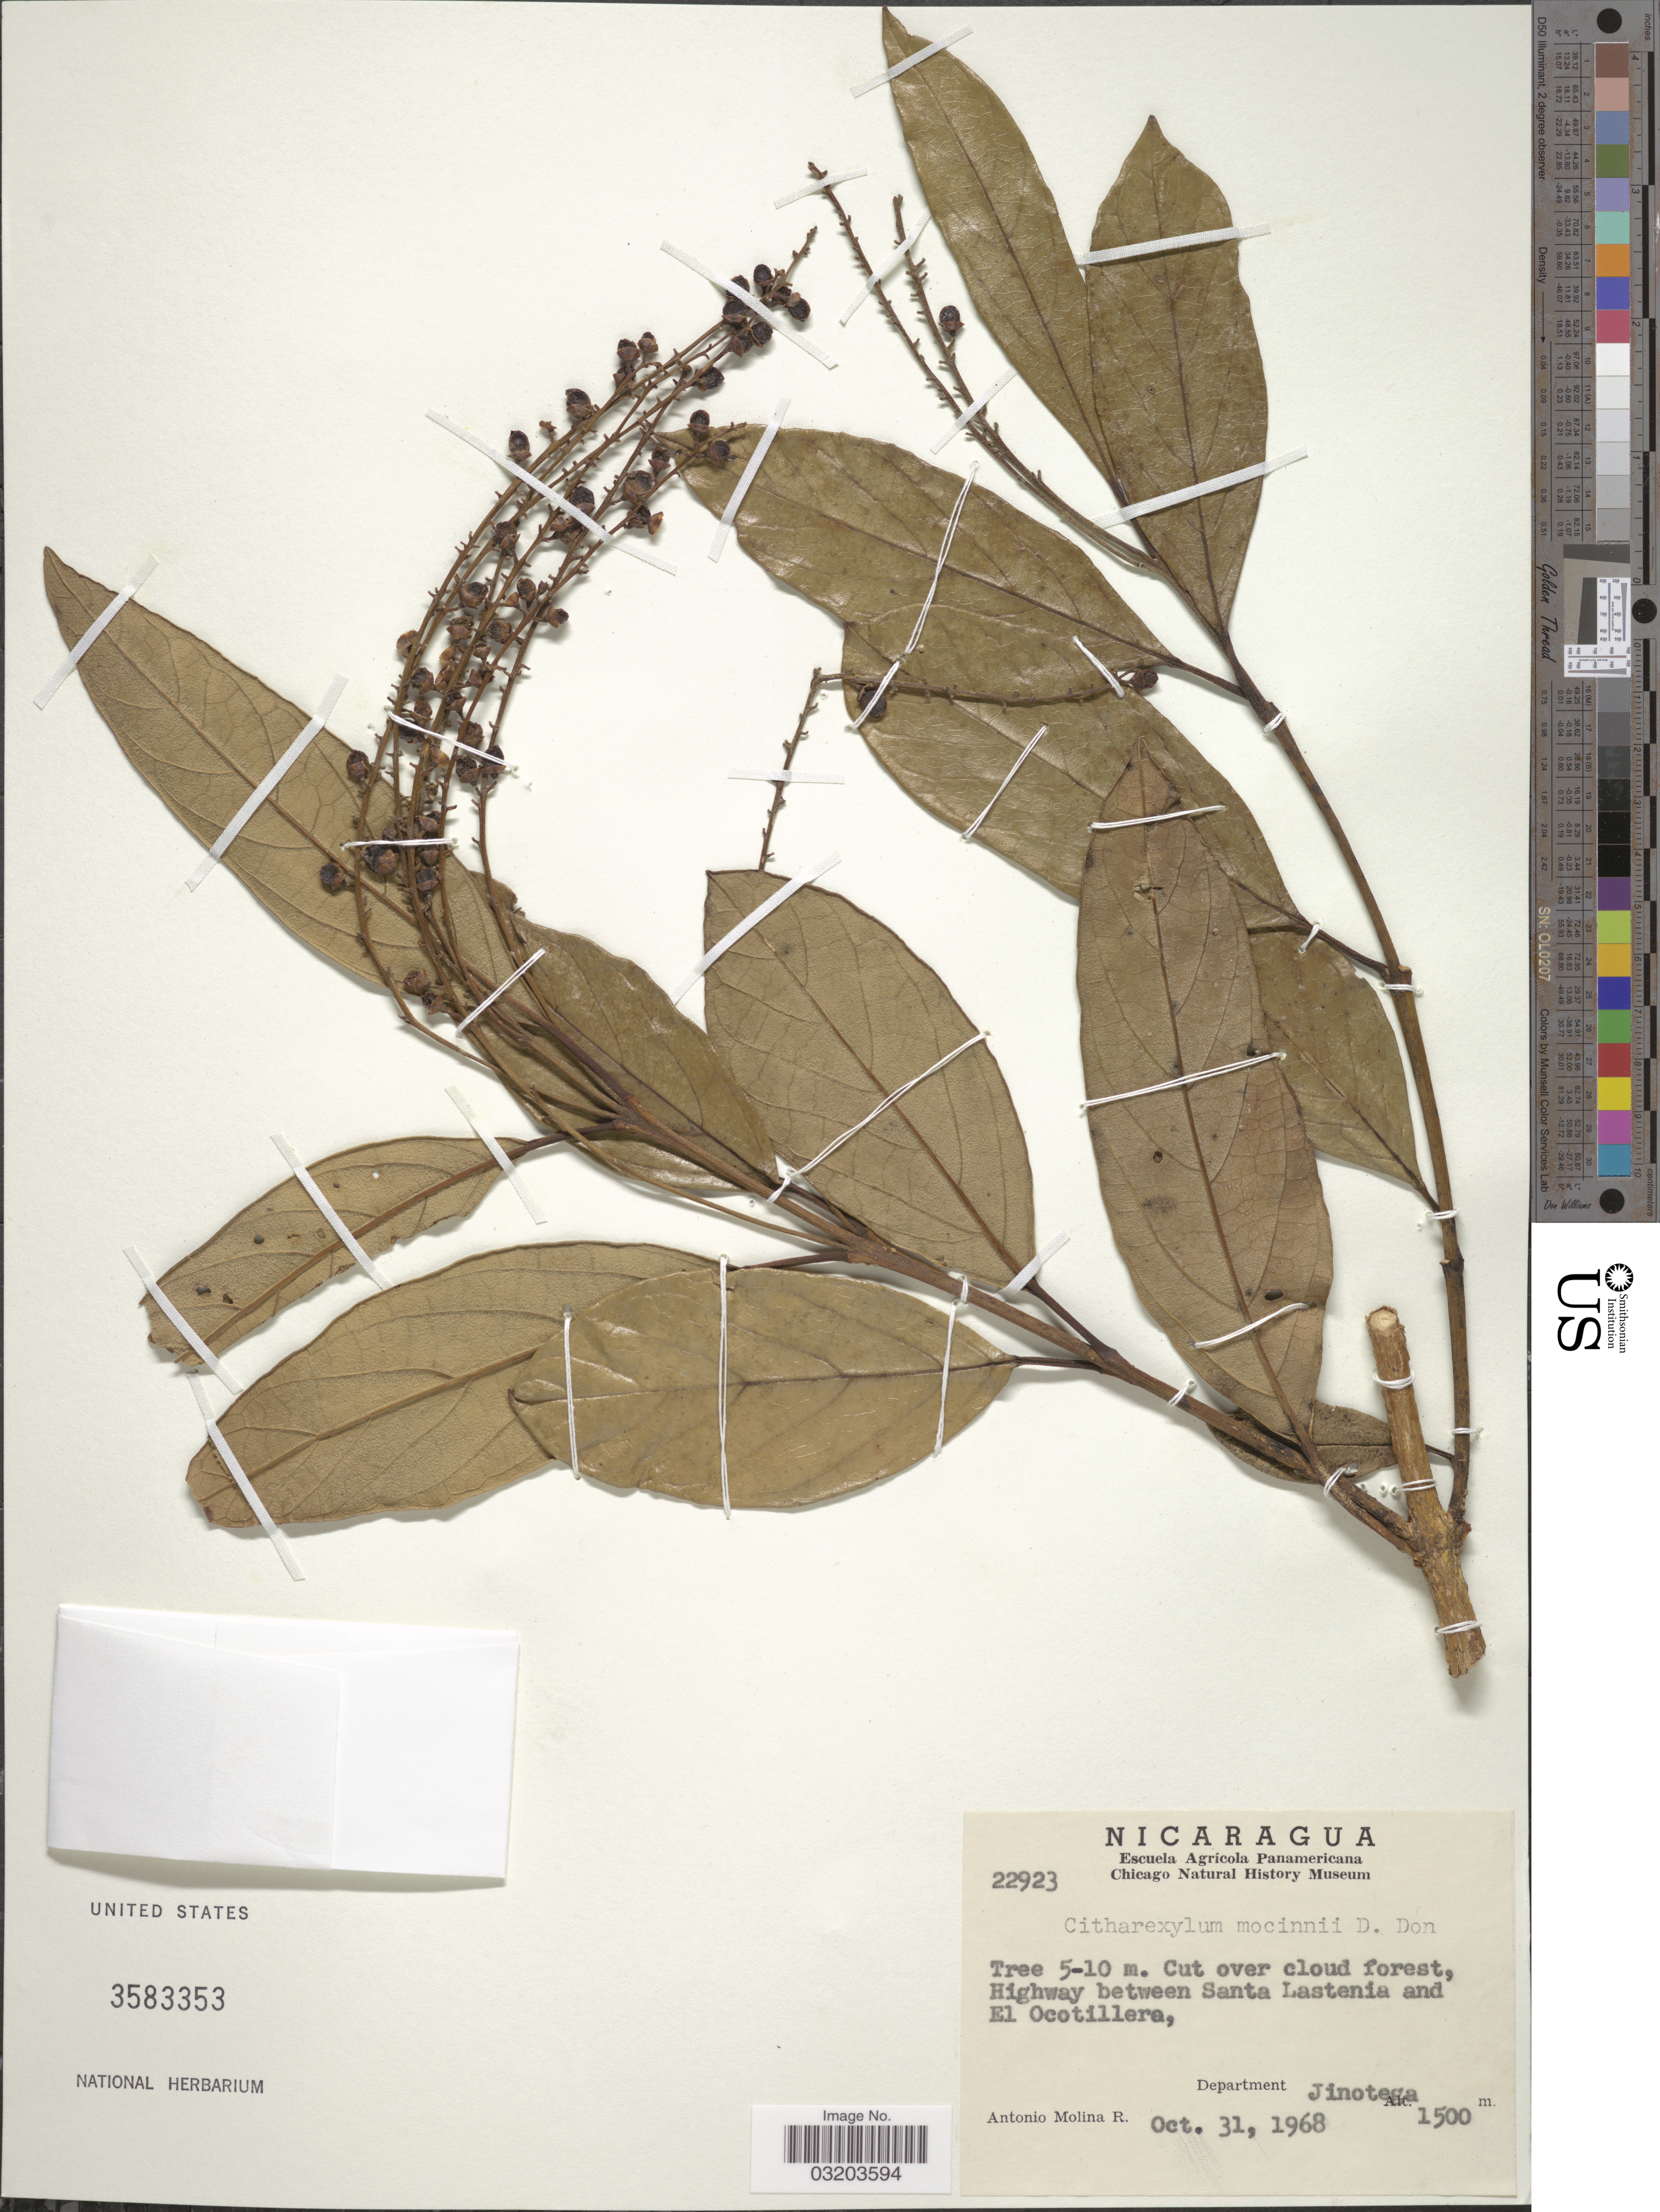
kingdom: Plantae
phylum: Tracheophyta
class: Magnoliopsida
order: Lamiales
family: Verbenaceae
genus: Citharexylum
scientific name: Citharexylum mocinoi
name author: D. Don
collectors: A. Molina R.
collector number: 22923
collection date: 1968-10-31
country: Nicaragua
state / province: Jinotega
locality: Highway between Santa Lastenia and El Ocotillera, Department Jinotega.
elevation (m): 1500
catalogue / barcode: US 3583353